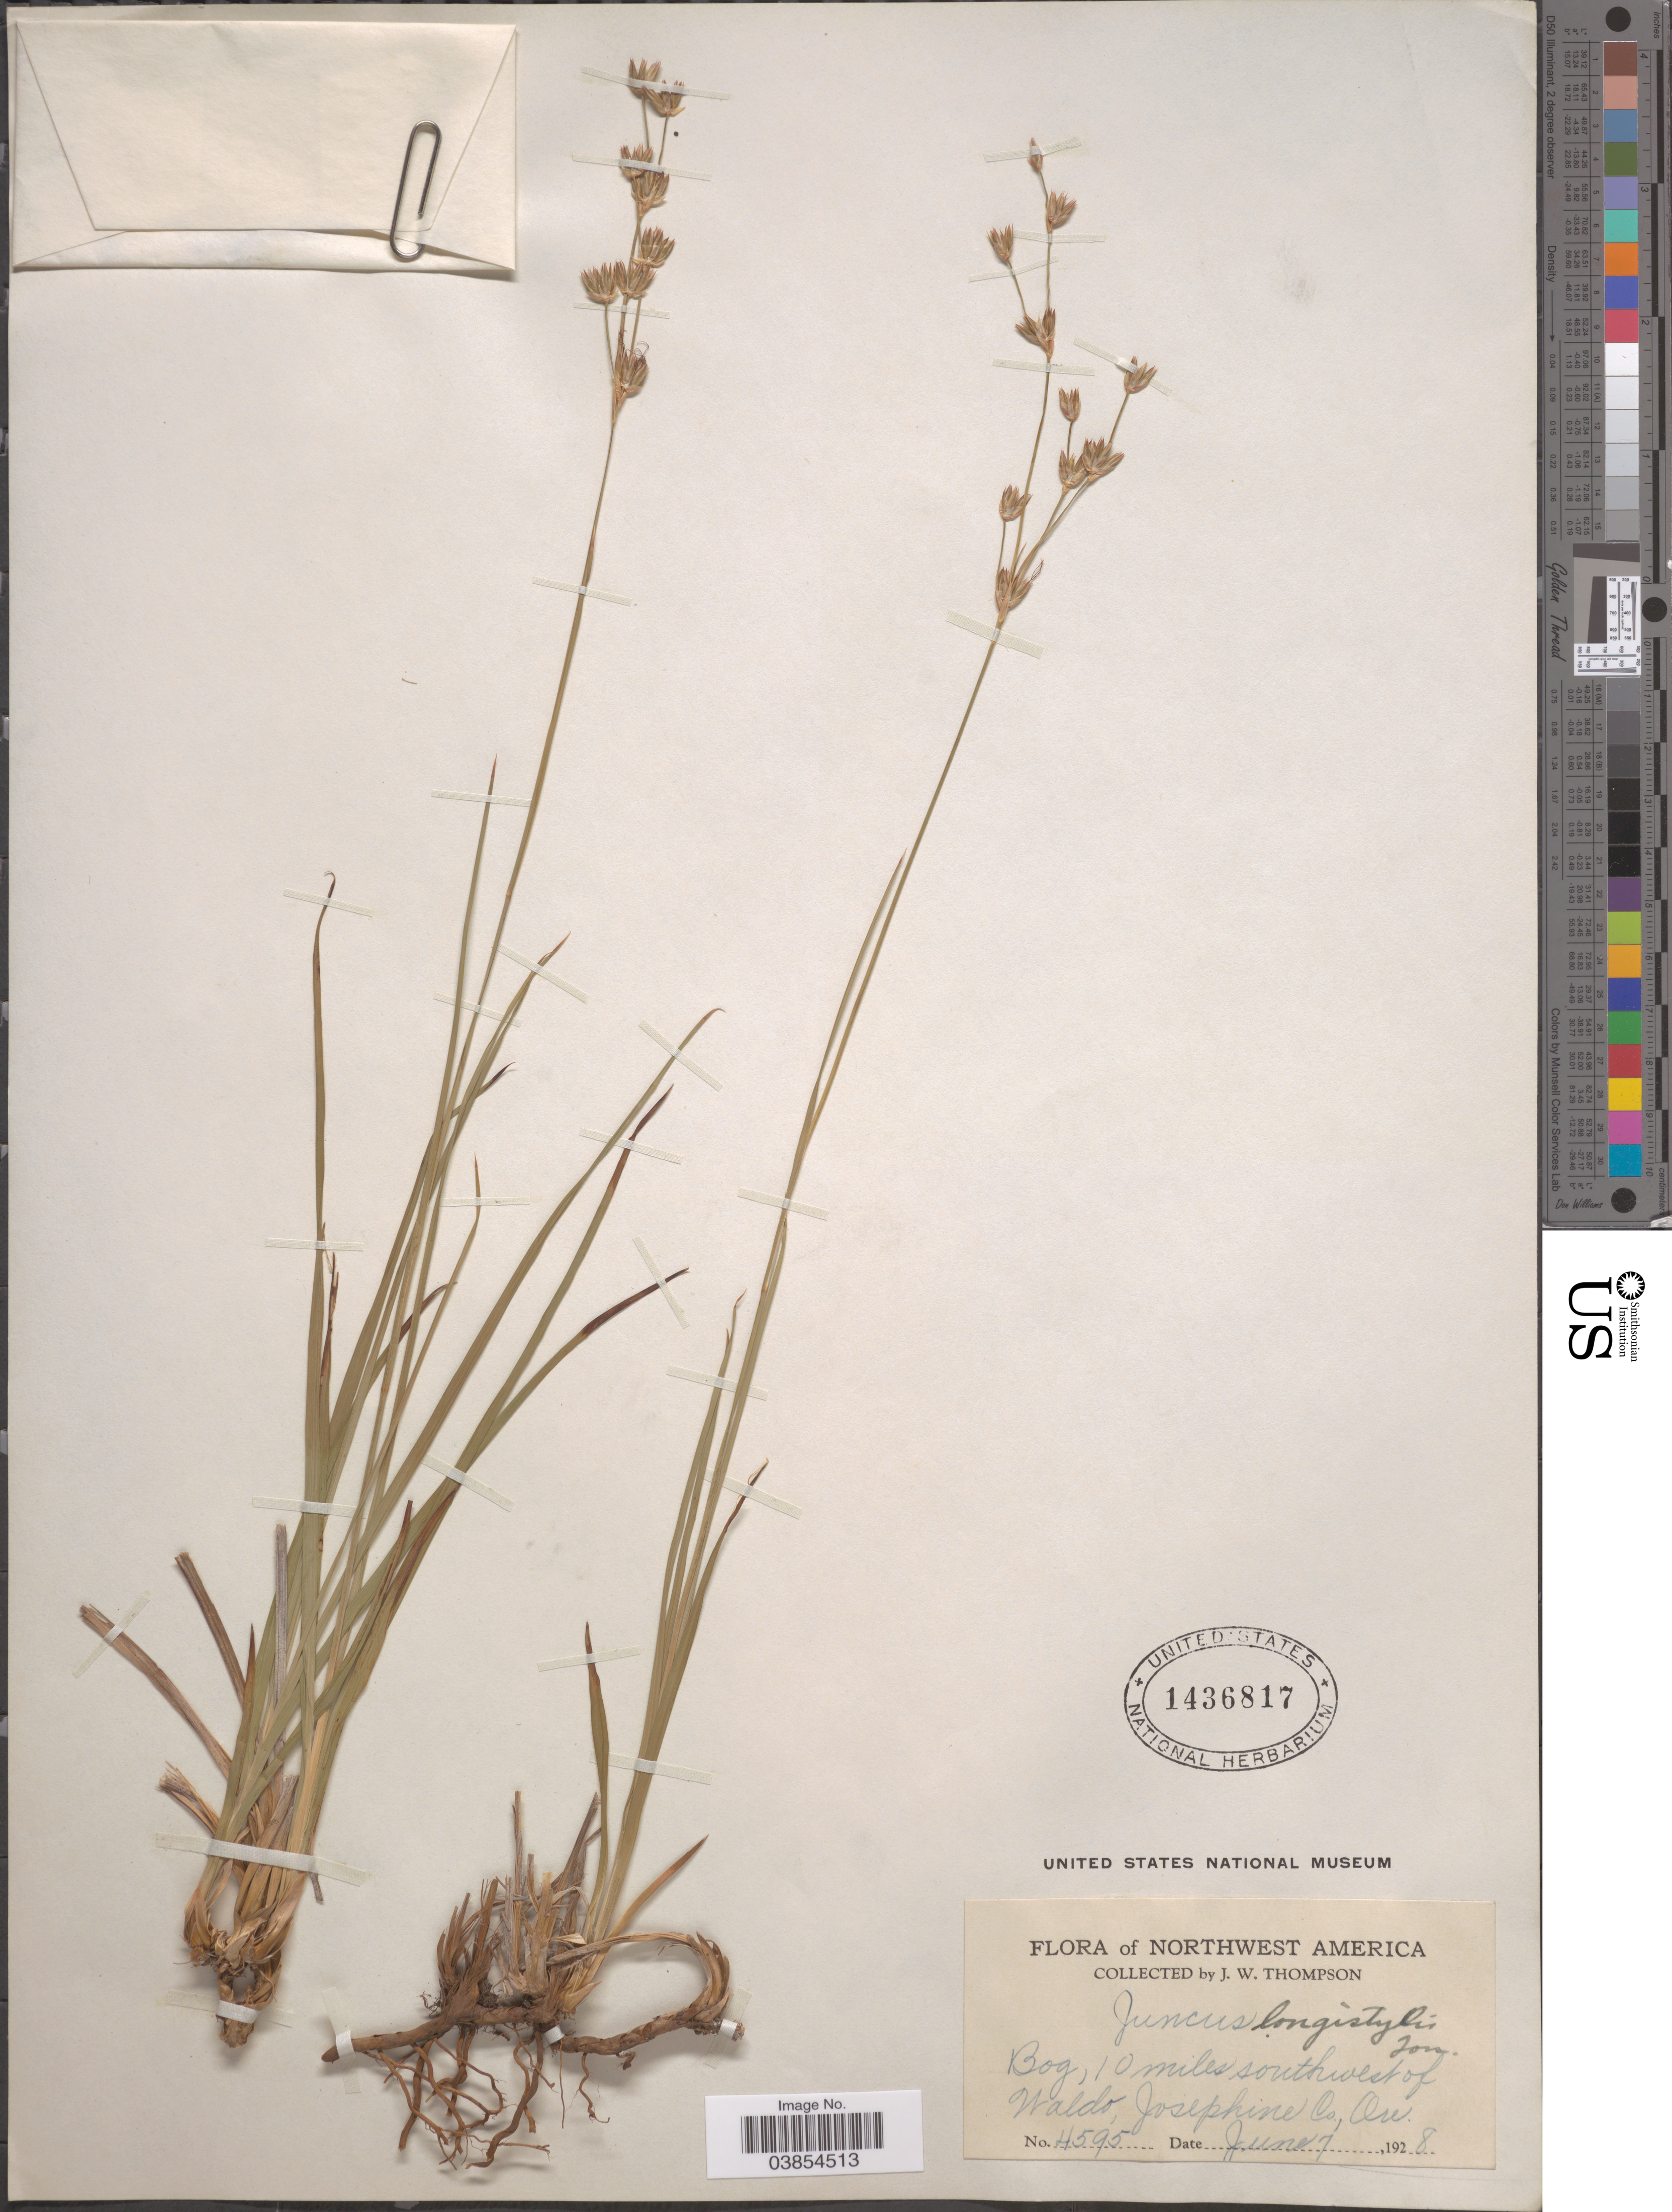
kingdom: Plantae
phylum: Tracheophyta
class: Liliopsida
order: Poales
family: Juncaceae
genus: Juncus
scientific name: Juncus longistylis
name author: Torr.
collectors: J. Thompson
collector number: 4595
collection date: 1928-06-07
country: United States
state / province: Oregon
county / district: Josephine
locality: Northwest America. Bog, 10 miles southwest of Waldo, Josephine Co.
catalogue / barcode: US 1436817